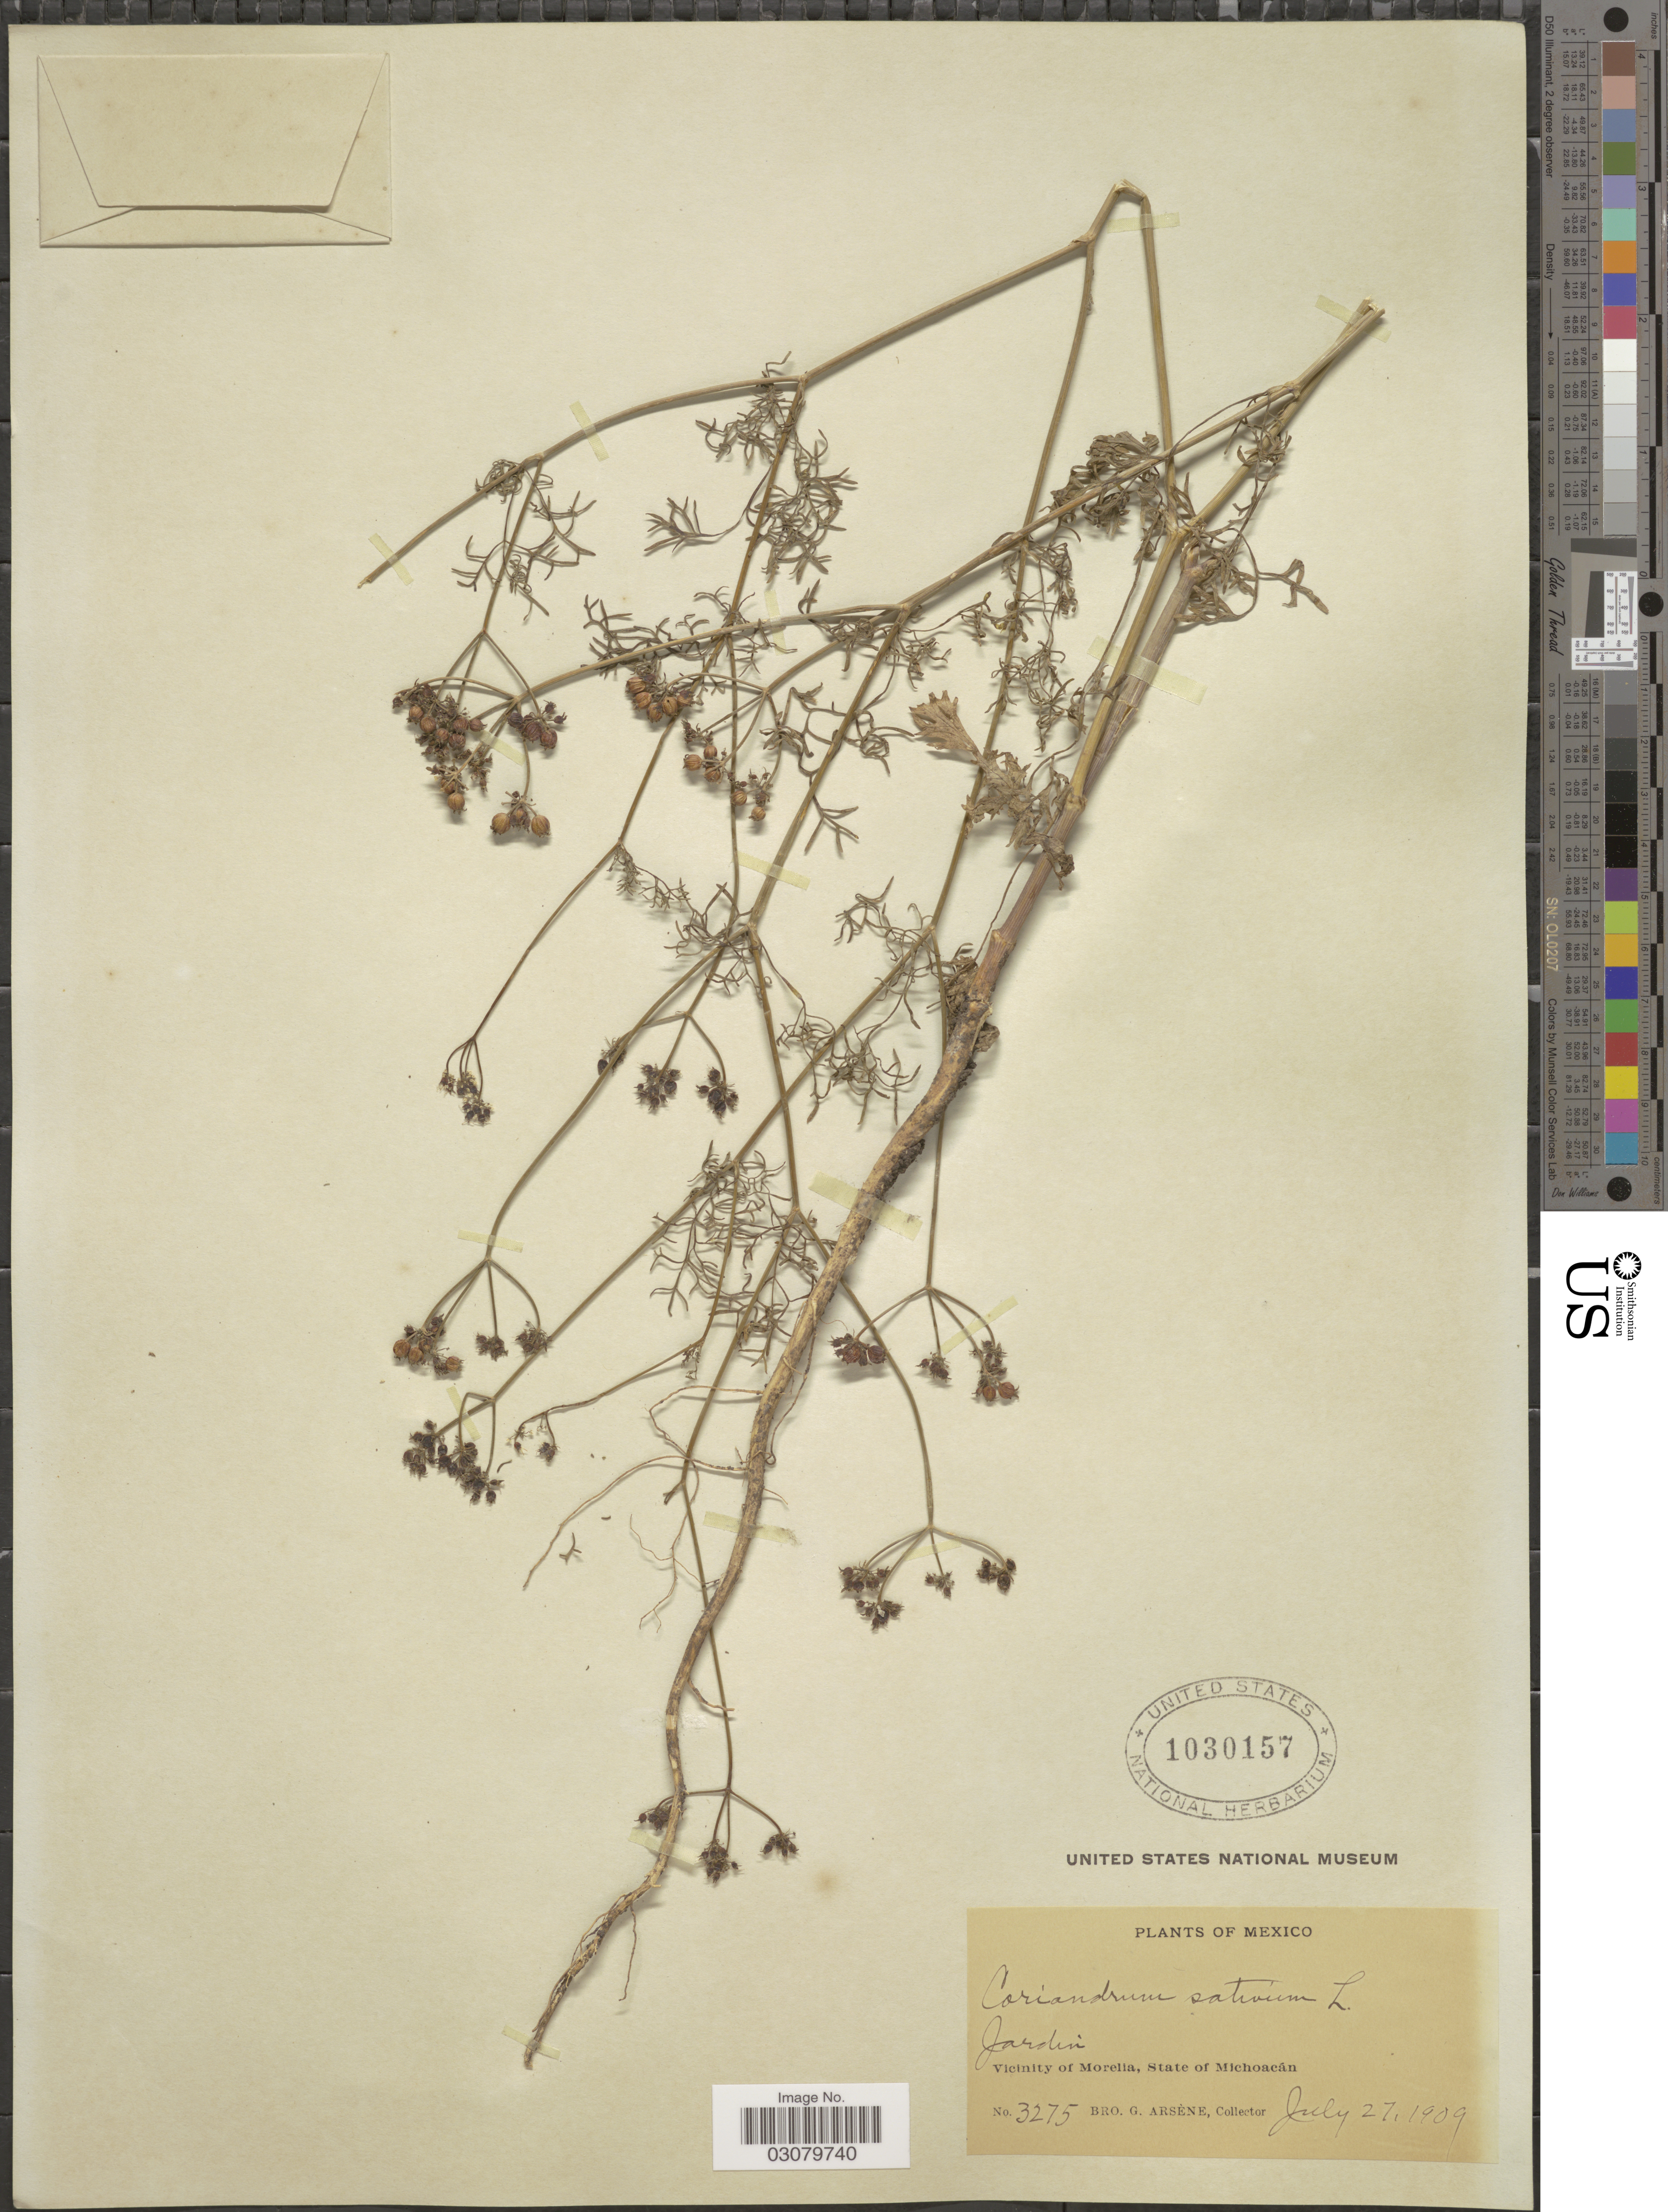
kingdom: Plantae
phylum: Tracheophyta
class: Magnoliopsida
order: Apiales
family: Apiaceae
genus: Coriandrum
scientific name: Coriandrum sativum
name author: L.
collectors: Bro. G. Arsène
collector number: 3275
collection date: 1909-07-27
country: Mexico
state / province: Michoacán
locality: Jardin, Vicinity of Morelia.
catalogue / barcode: US 1030157